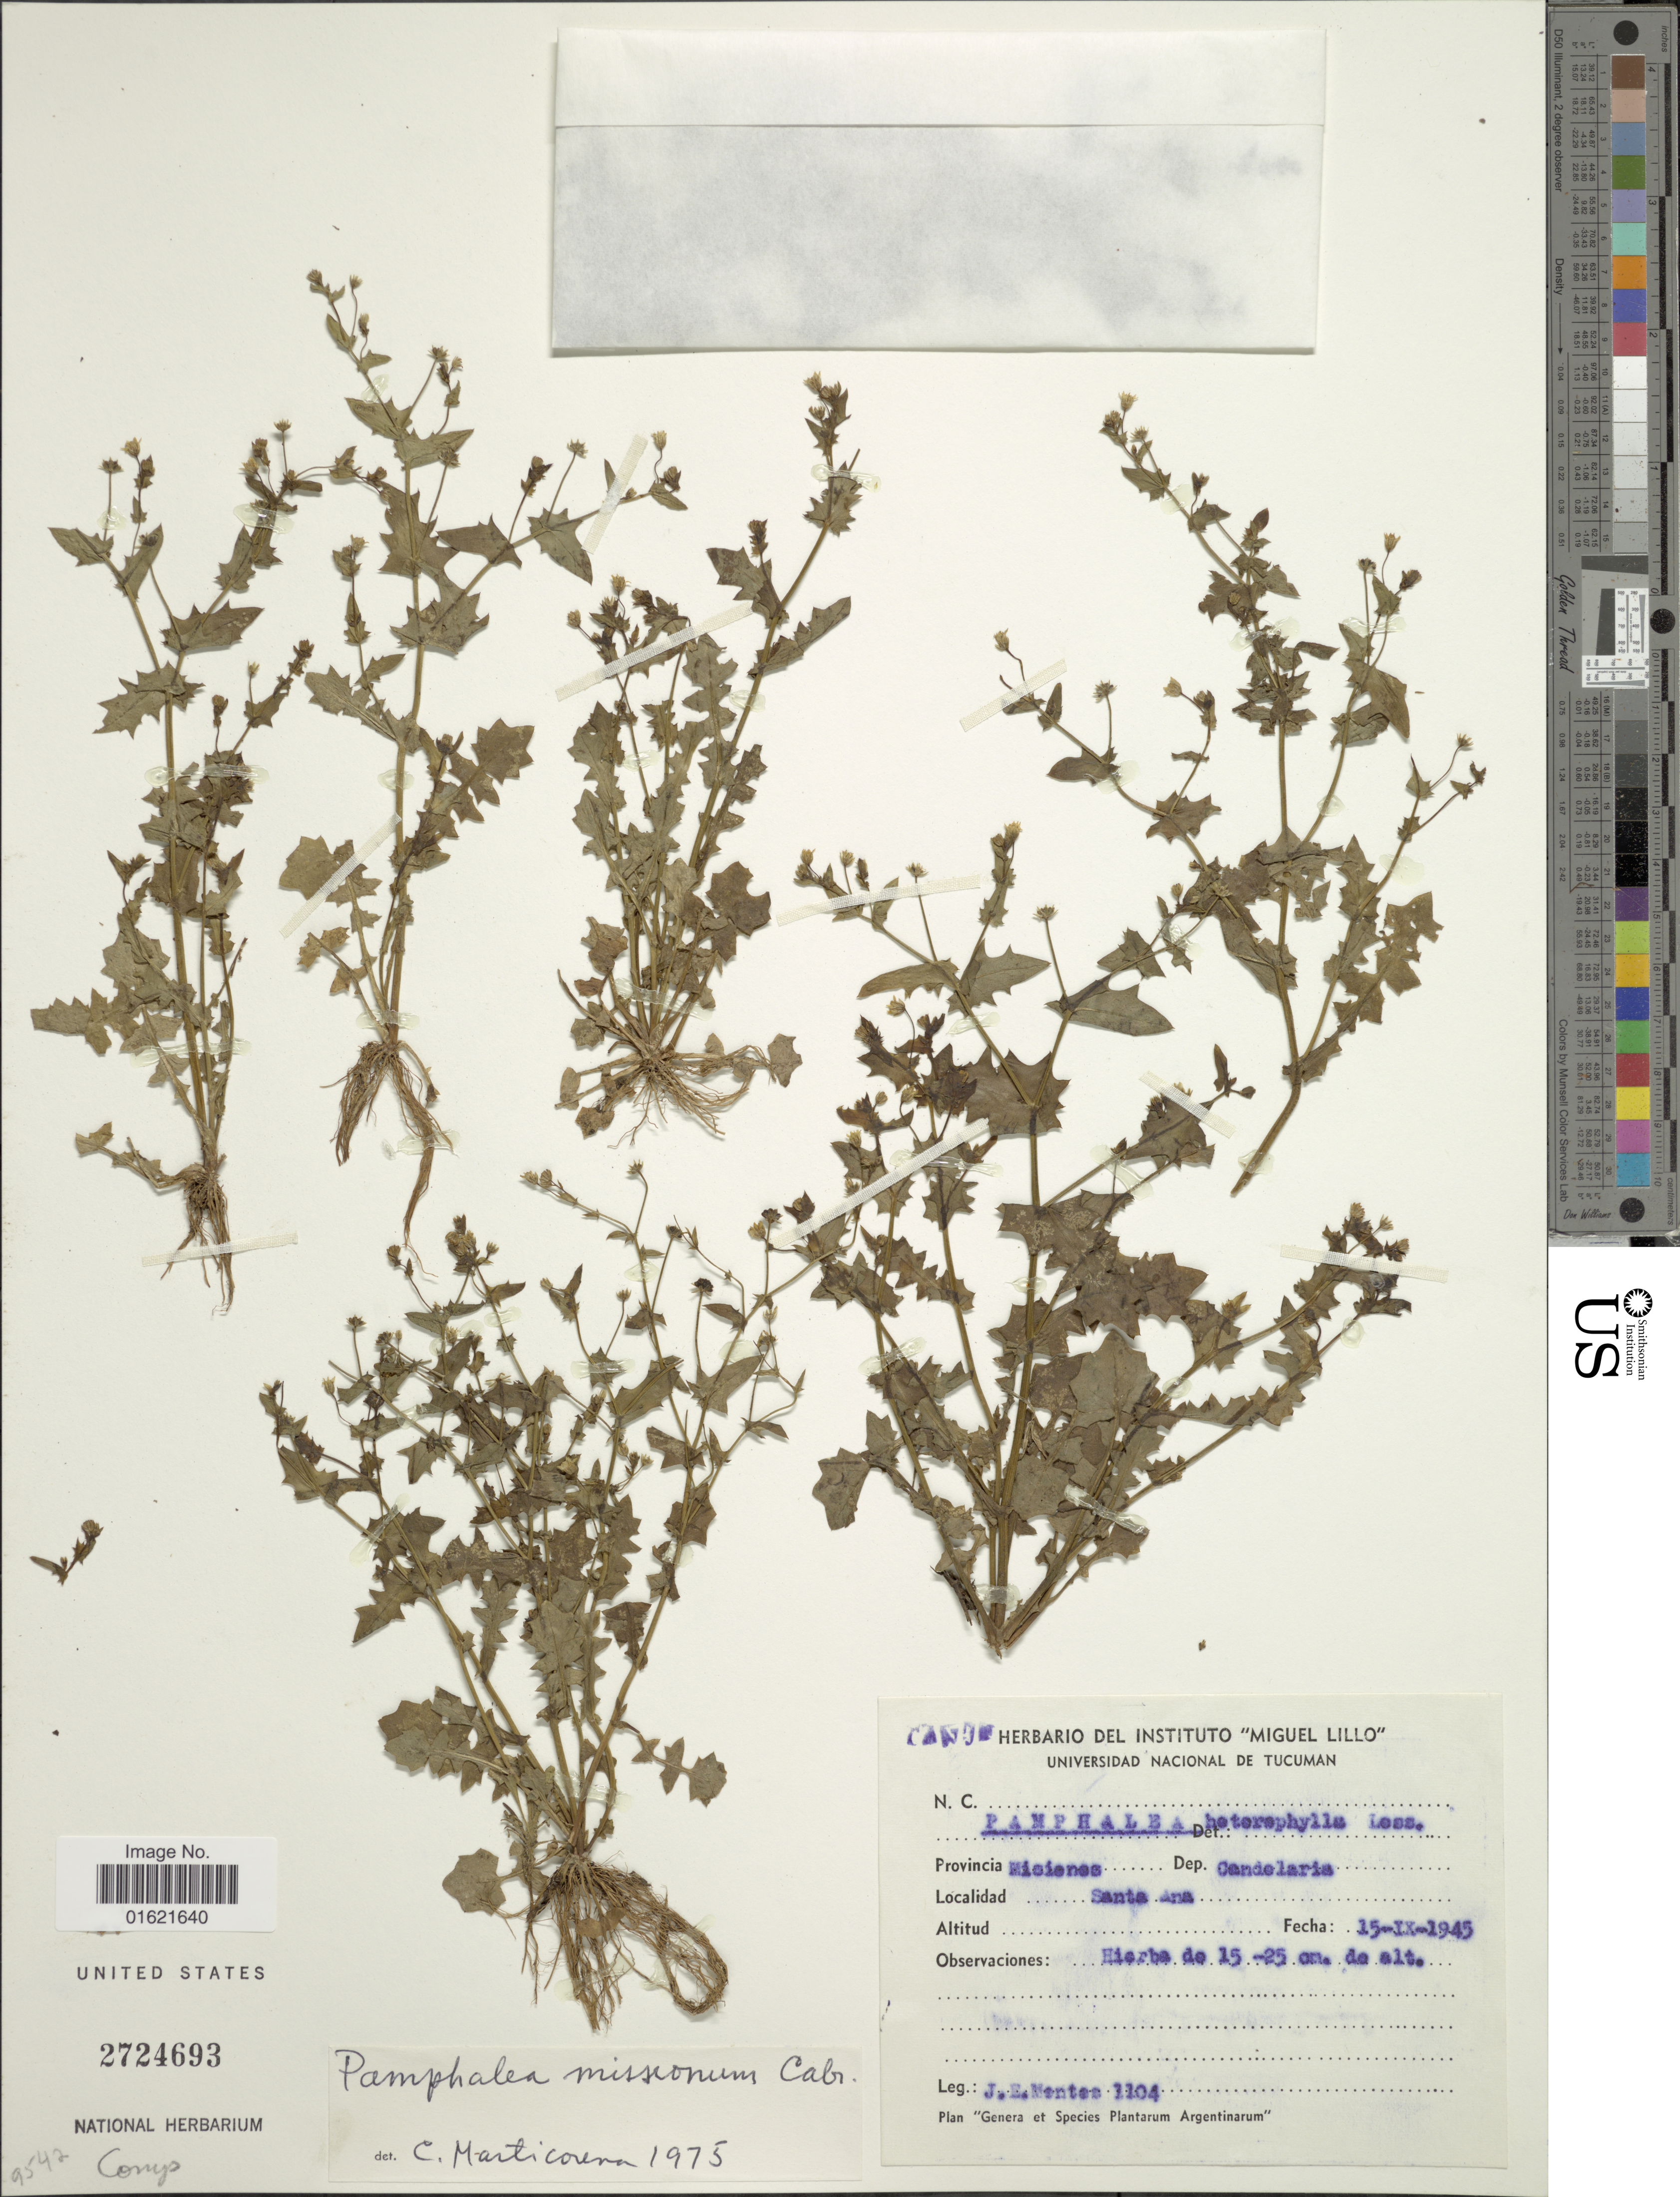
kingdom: Plantae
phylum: Tracheophyta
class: Magnoliopsida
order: Asterales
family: Asteraceae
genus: Panphalea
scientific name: Panphalea missionum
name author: Cabrera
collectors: J. E. Montes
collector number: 1104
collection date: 1945-09-15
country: Argentina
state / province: Misiones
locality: Provincia: Misiones, Dep. Candelaria. Santa Ana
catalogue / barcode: US 2724693